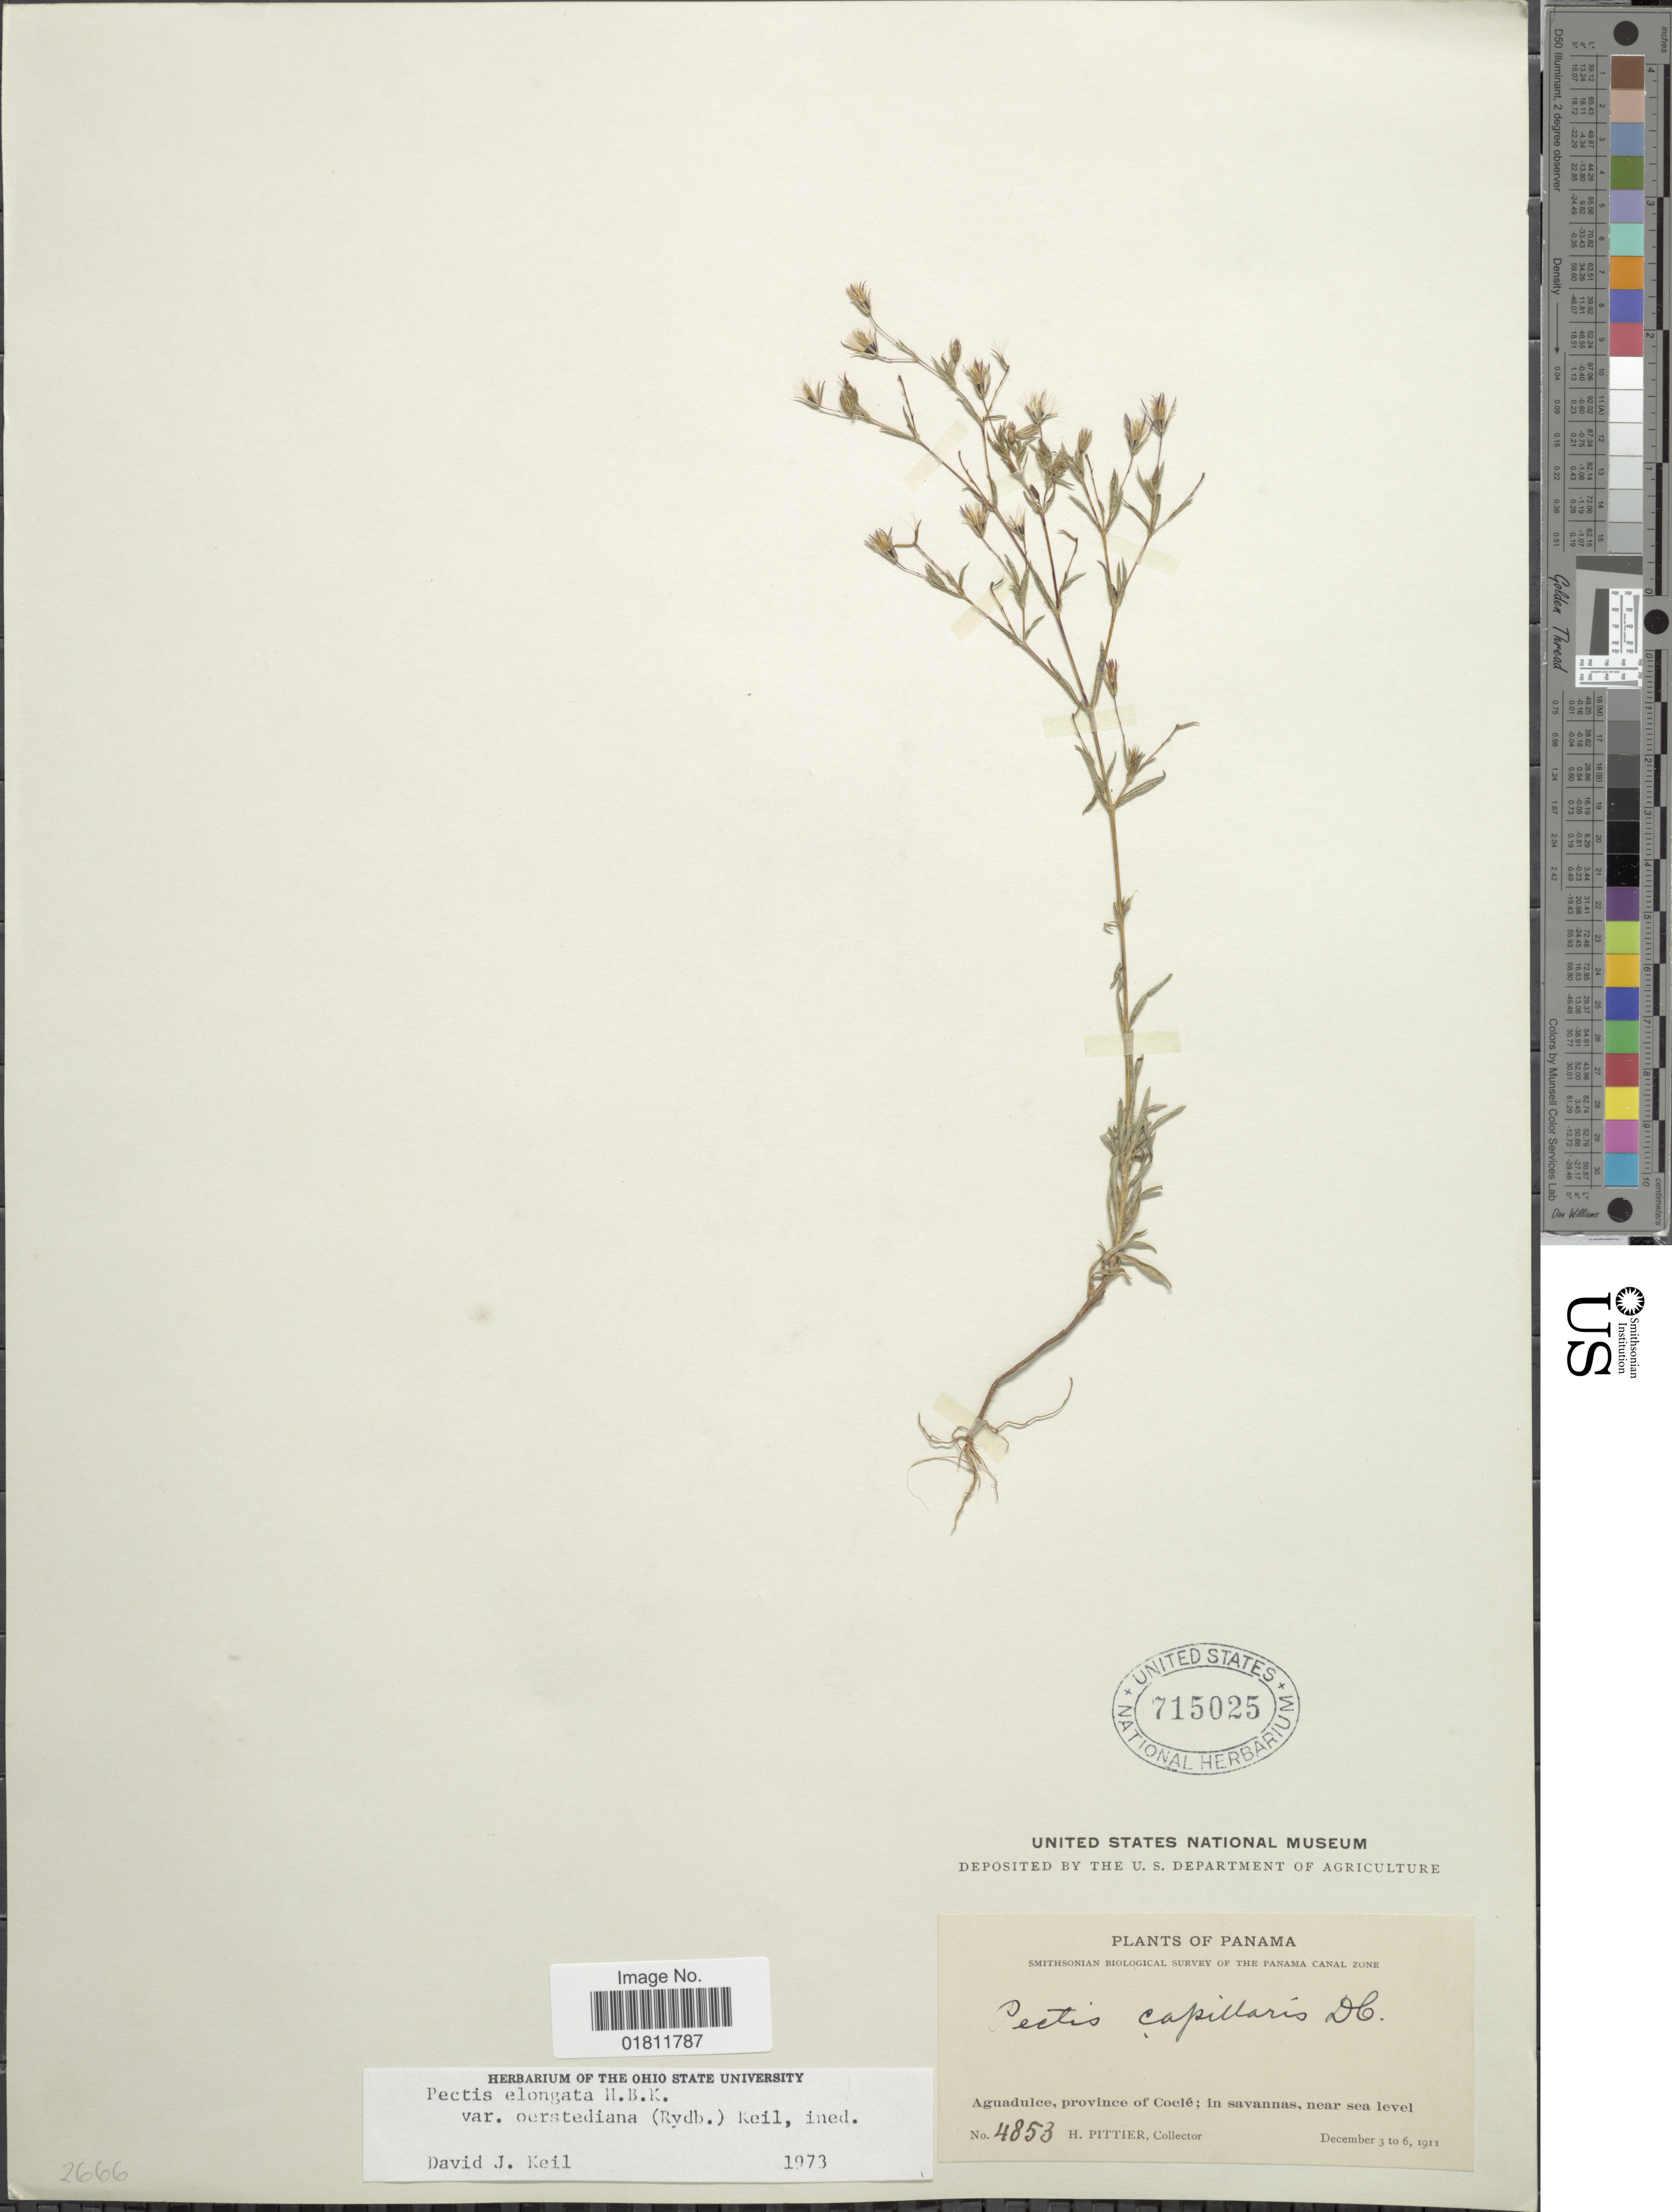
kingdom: Plantae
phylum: Tracheophyta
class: Magnoliopsida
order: Asterales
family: Asteraceae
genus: Pectis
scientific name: Pectis elongata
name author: Kunth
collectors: H. F. Pittier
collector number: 4853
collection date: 1911-12-03/1911-12-06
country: Panama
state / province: Coclé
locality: Aguadulce, Province of Cocle.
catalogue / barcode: US 715025